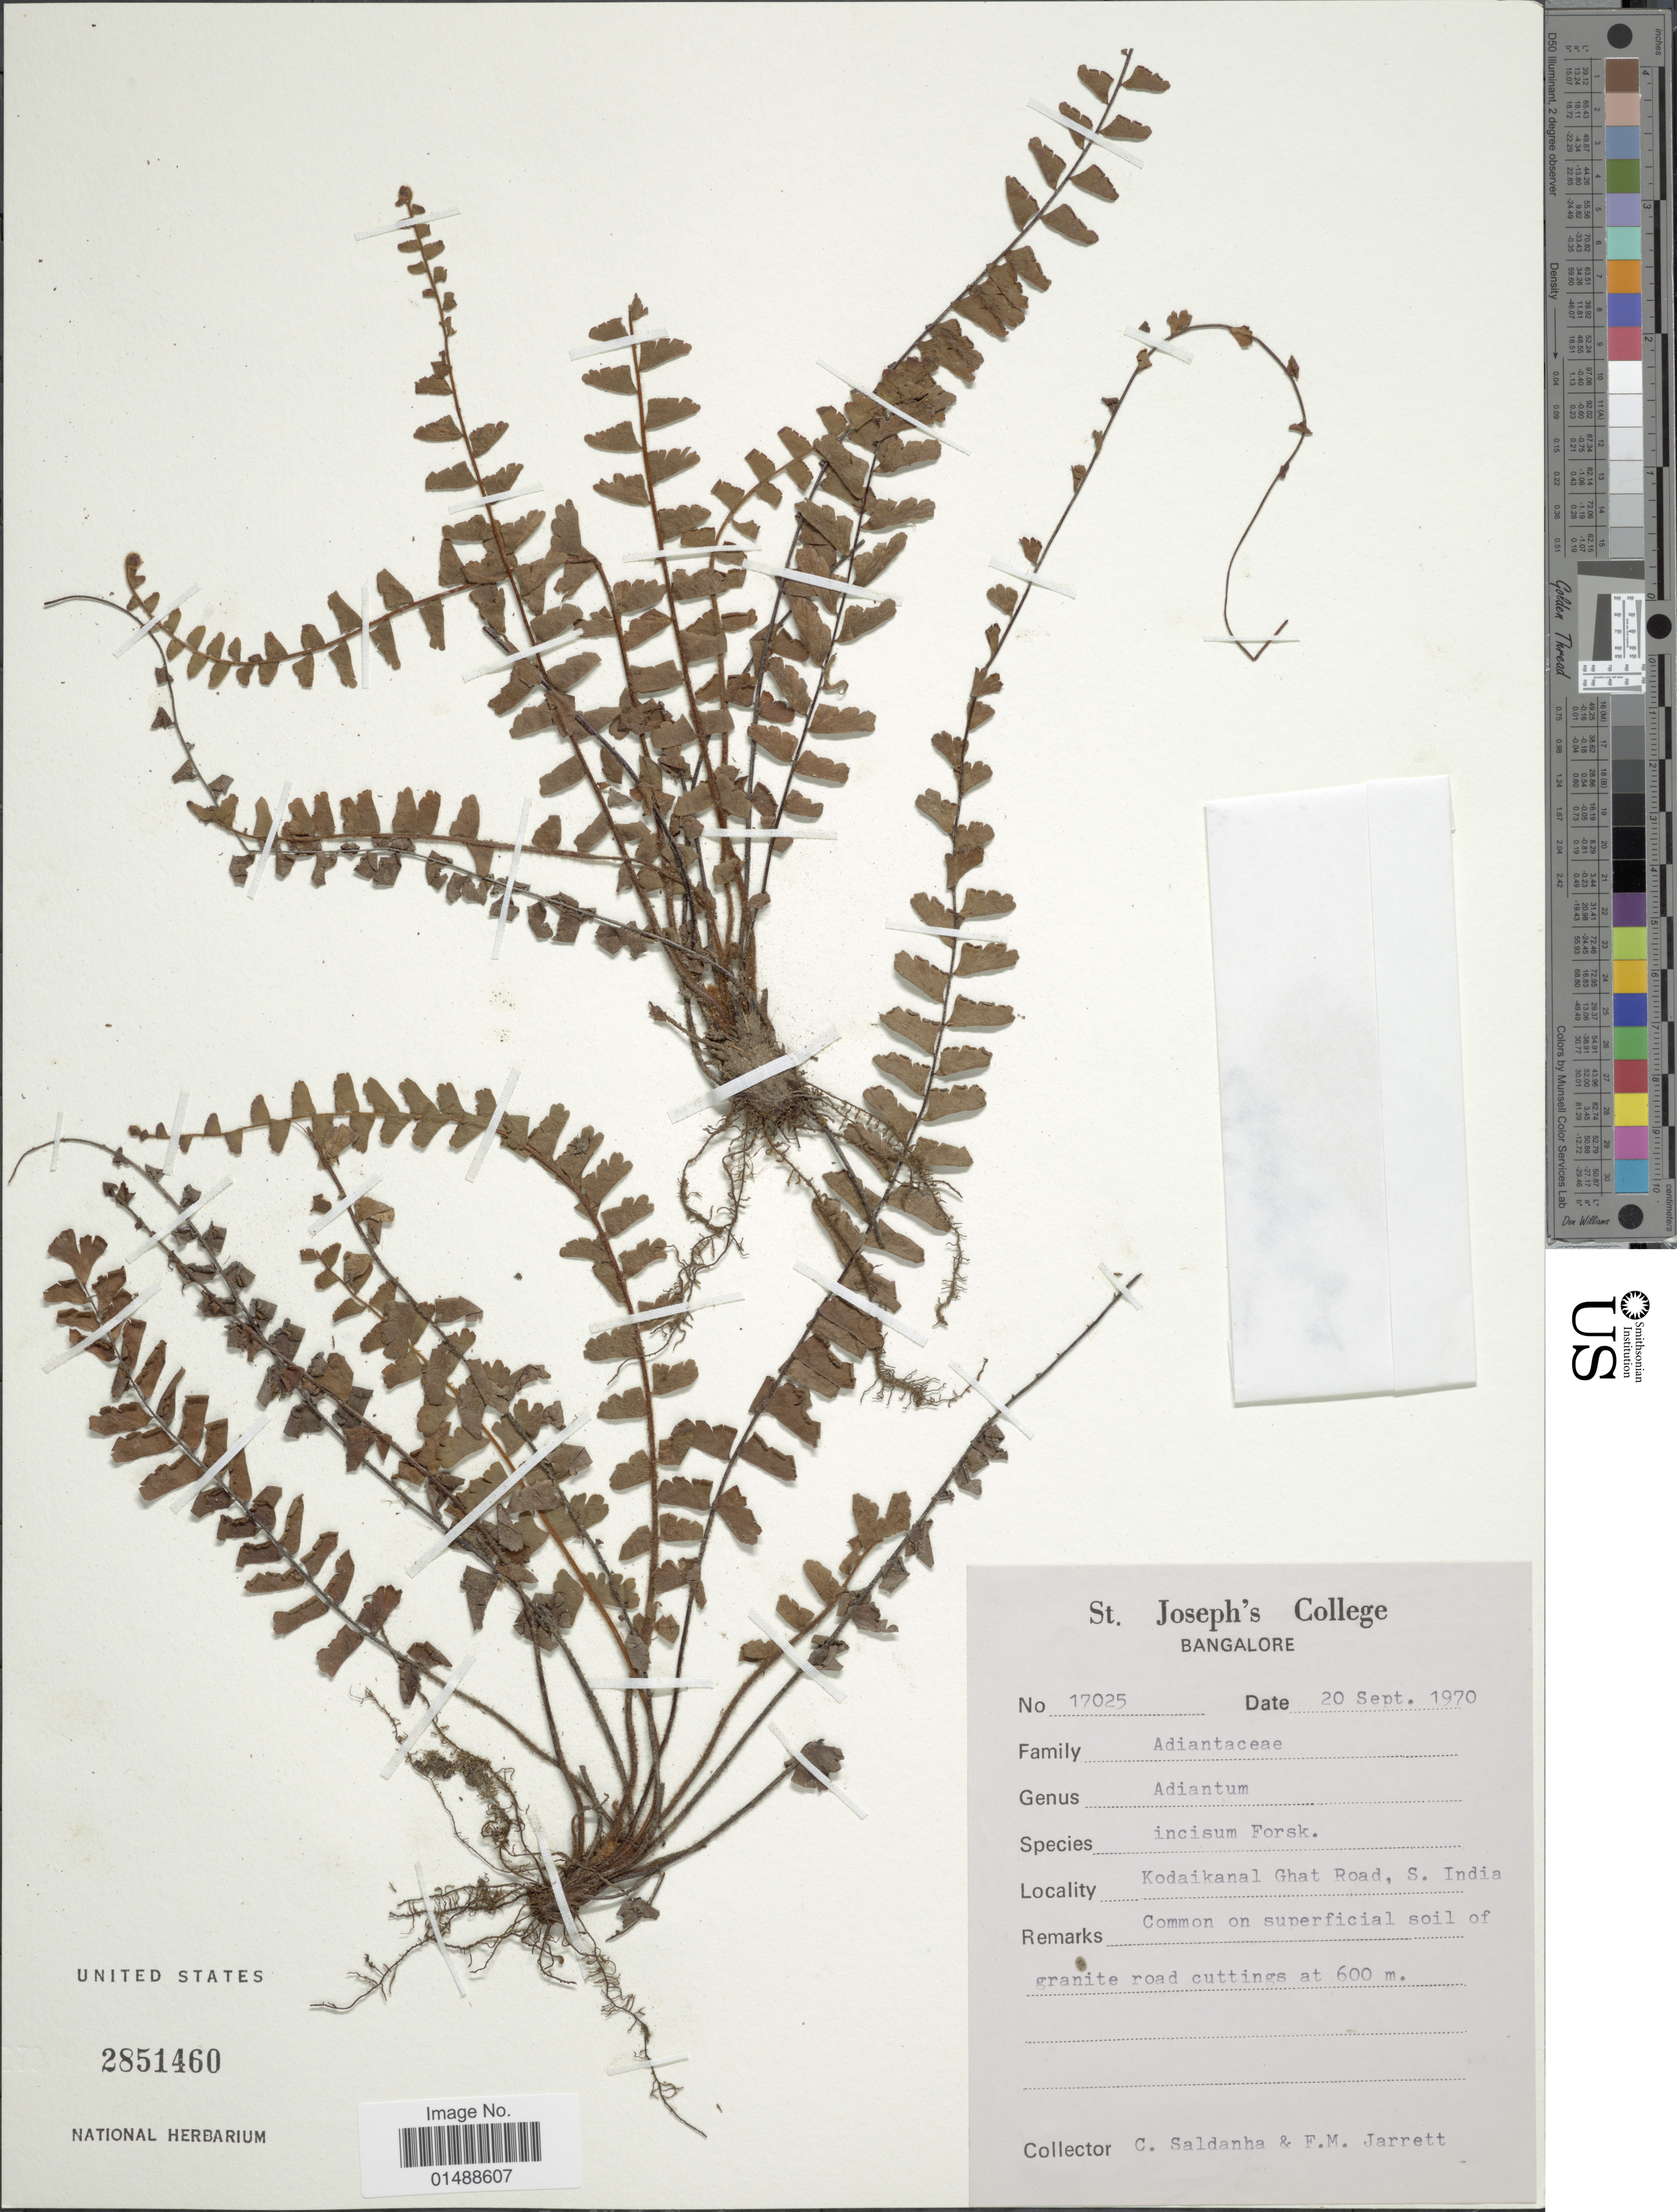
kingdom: Plantae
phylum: Tracheophyta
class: Polypodiopsida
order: Polypodiales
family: Pteridaceae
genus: Adiantum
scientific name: Adiantum incisum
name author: Forssk.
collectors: C. Saldanha & F. M. Jarrett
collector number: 17025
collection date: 1970-09-20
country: India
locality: Bangalore, Kodiakanal Ghat Road, S. India.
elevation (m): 600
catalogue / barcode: US 2851460